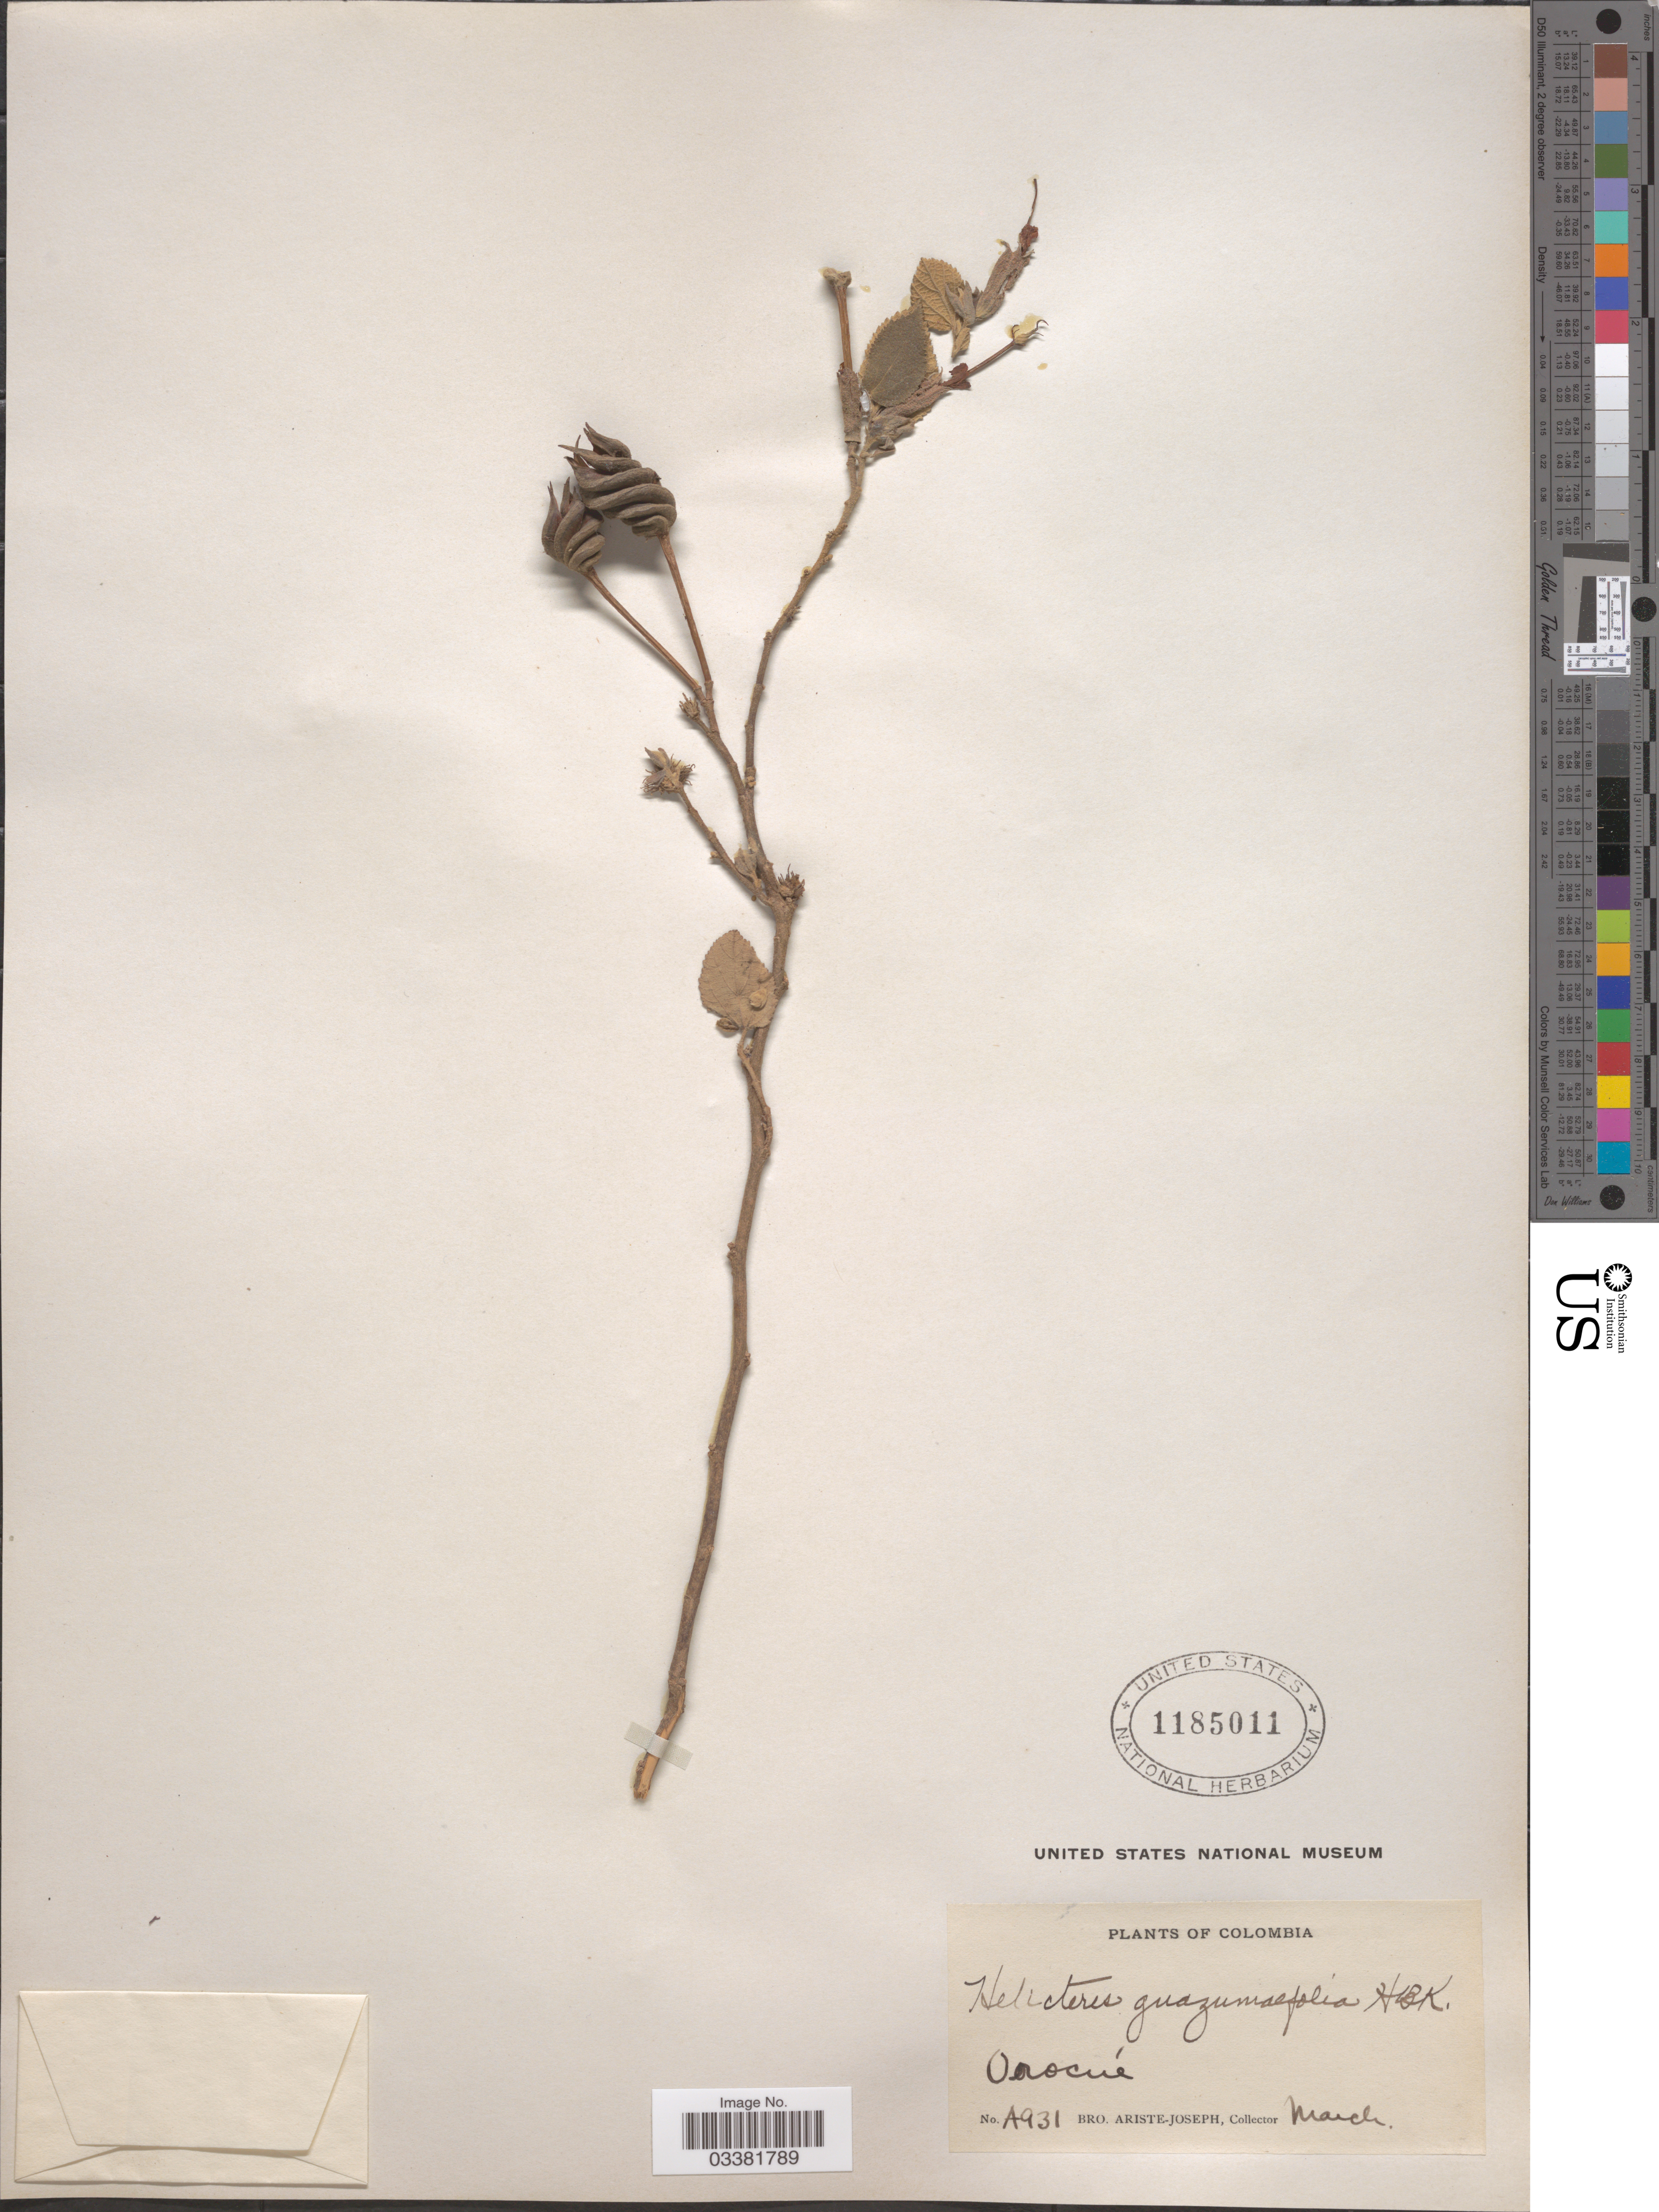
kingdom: Plantae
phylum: Tracheophyta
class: Magnoliopsida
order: Malvales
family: Malvaceae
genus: Helicteres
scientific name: Helicteres guazumifolia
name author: Kunth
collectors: Bro. Ariste-Joseph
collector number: A931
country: Colombia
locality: Orocué.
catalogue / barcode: US 1185011